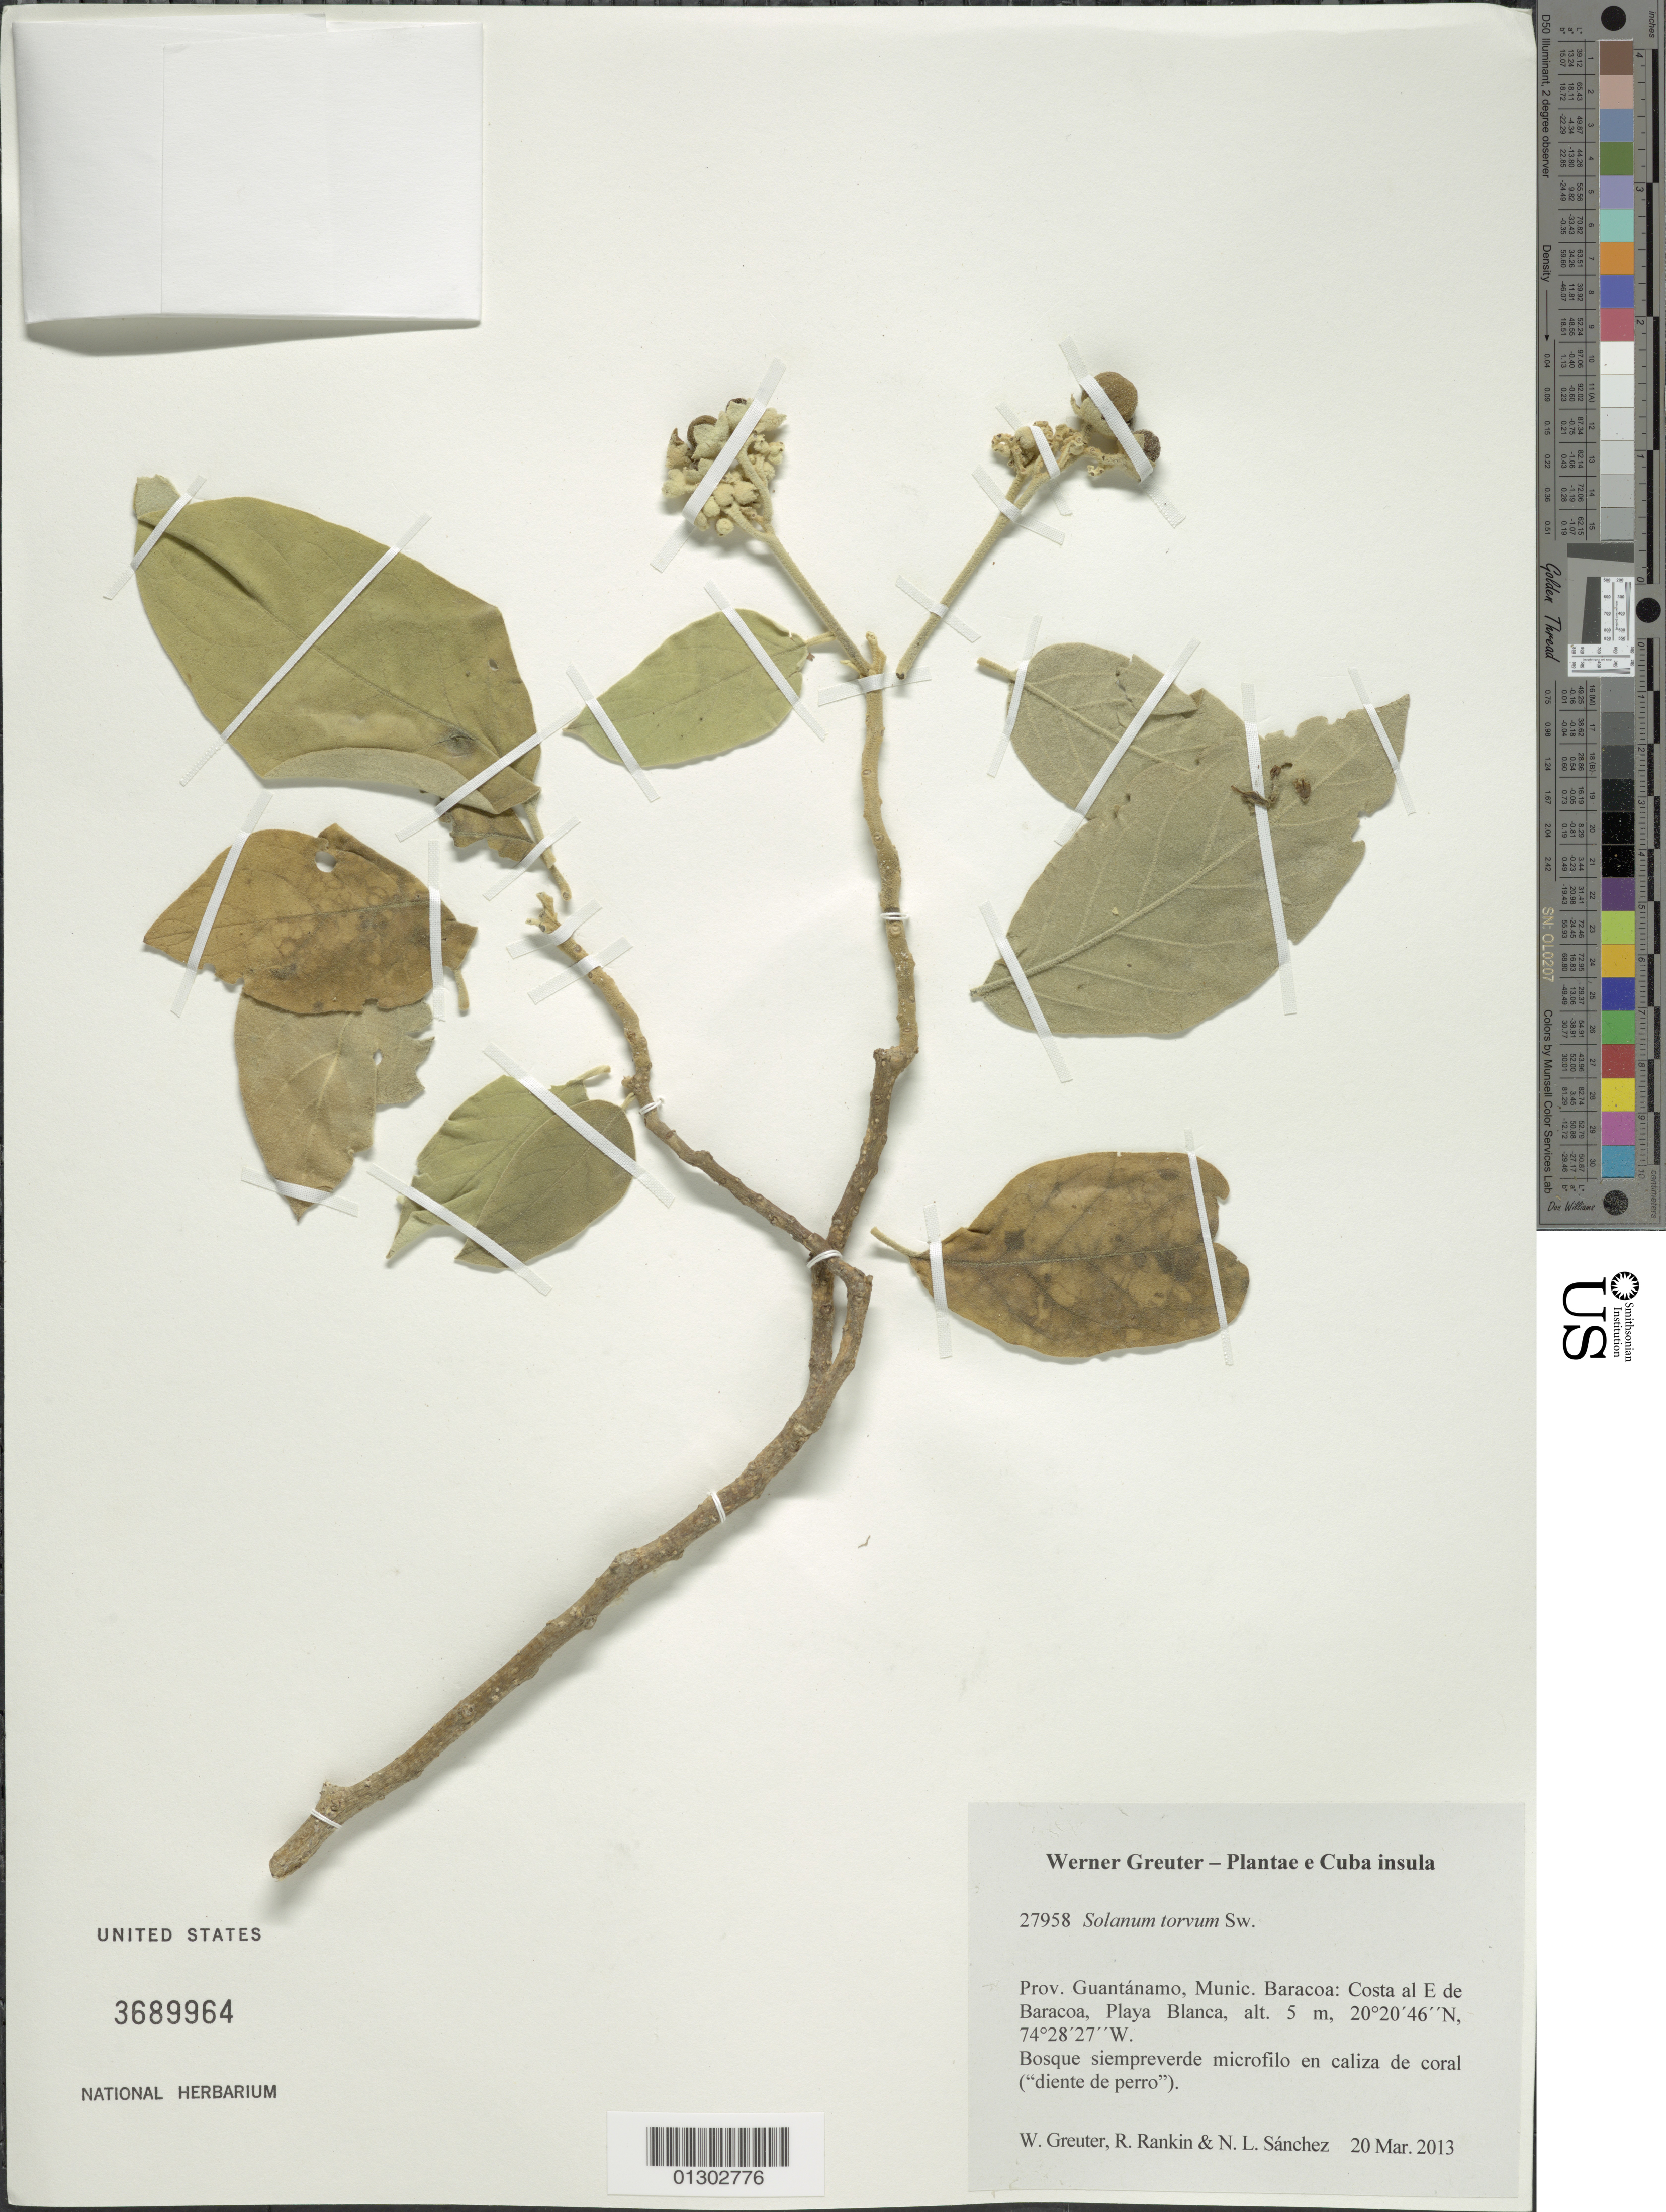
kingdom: Plantae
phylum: Tracheophyta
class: Magnoliopsida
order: Solanales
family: Solanaceae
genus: Solanum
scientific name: Solanum torvum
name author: Sw.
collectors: W. R. Greuter, R. Rankin Rodriguez & N. Sanchez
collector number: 27958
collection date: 2013-03-20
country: Cuba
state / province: Guantanamo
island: Cuba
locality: Munic. Baracoa, Costa al E de Baracoa, Playa Blanca.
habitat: Bosque siempreverde microfilo en caliza de coral ('Diente de perro").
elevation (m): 5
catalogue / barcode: US 3689964